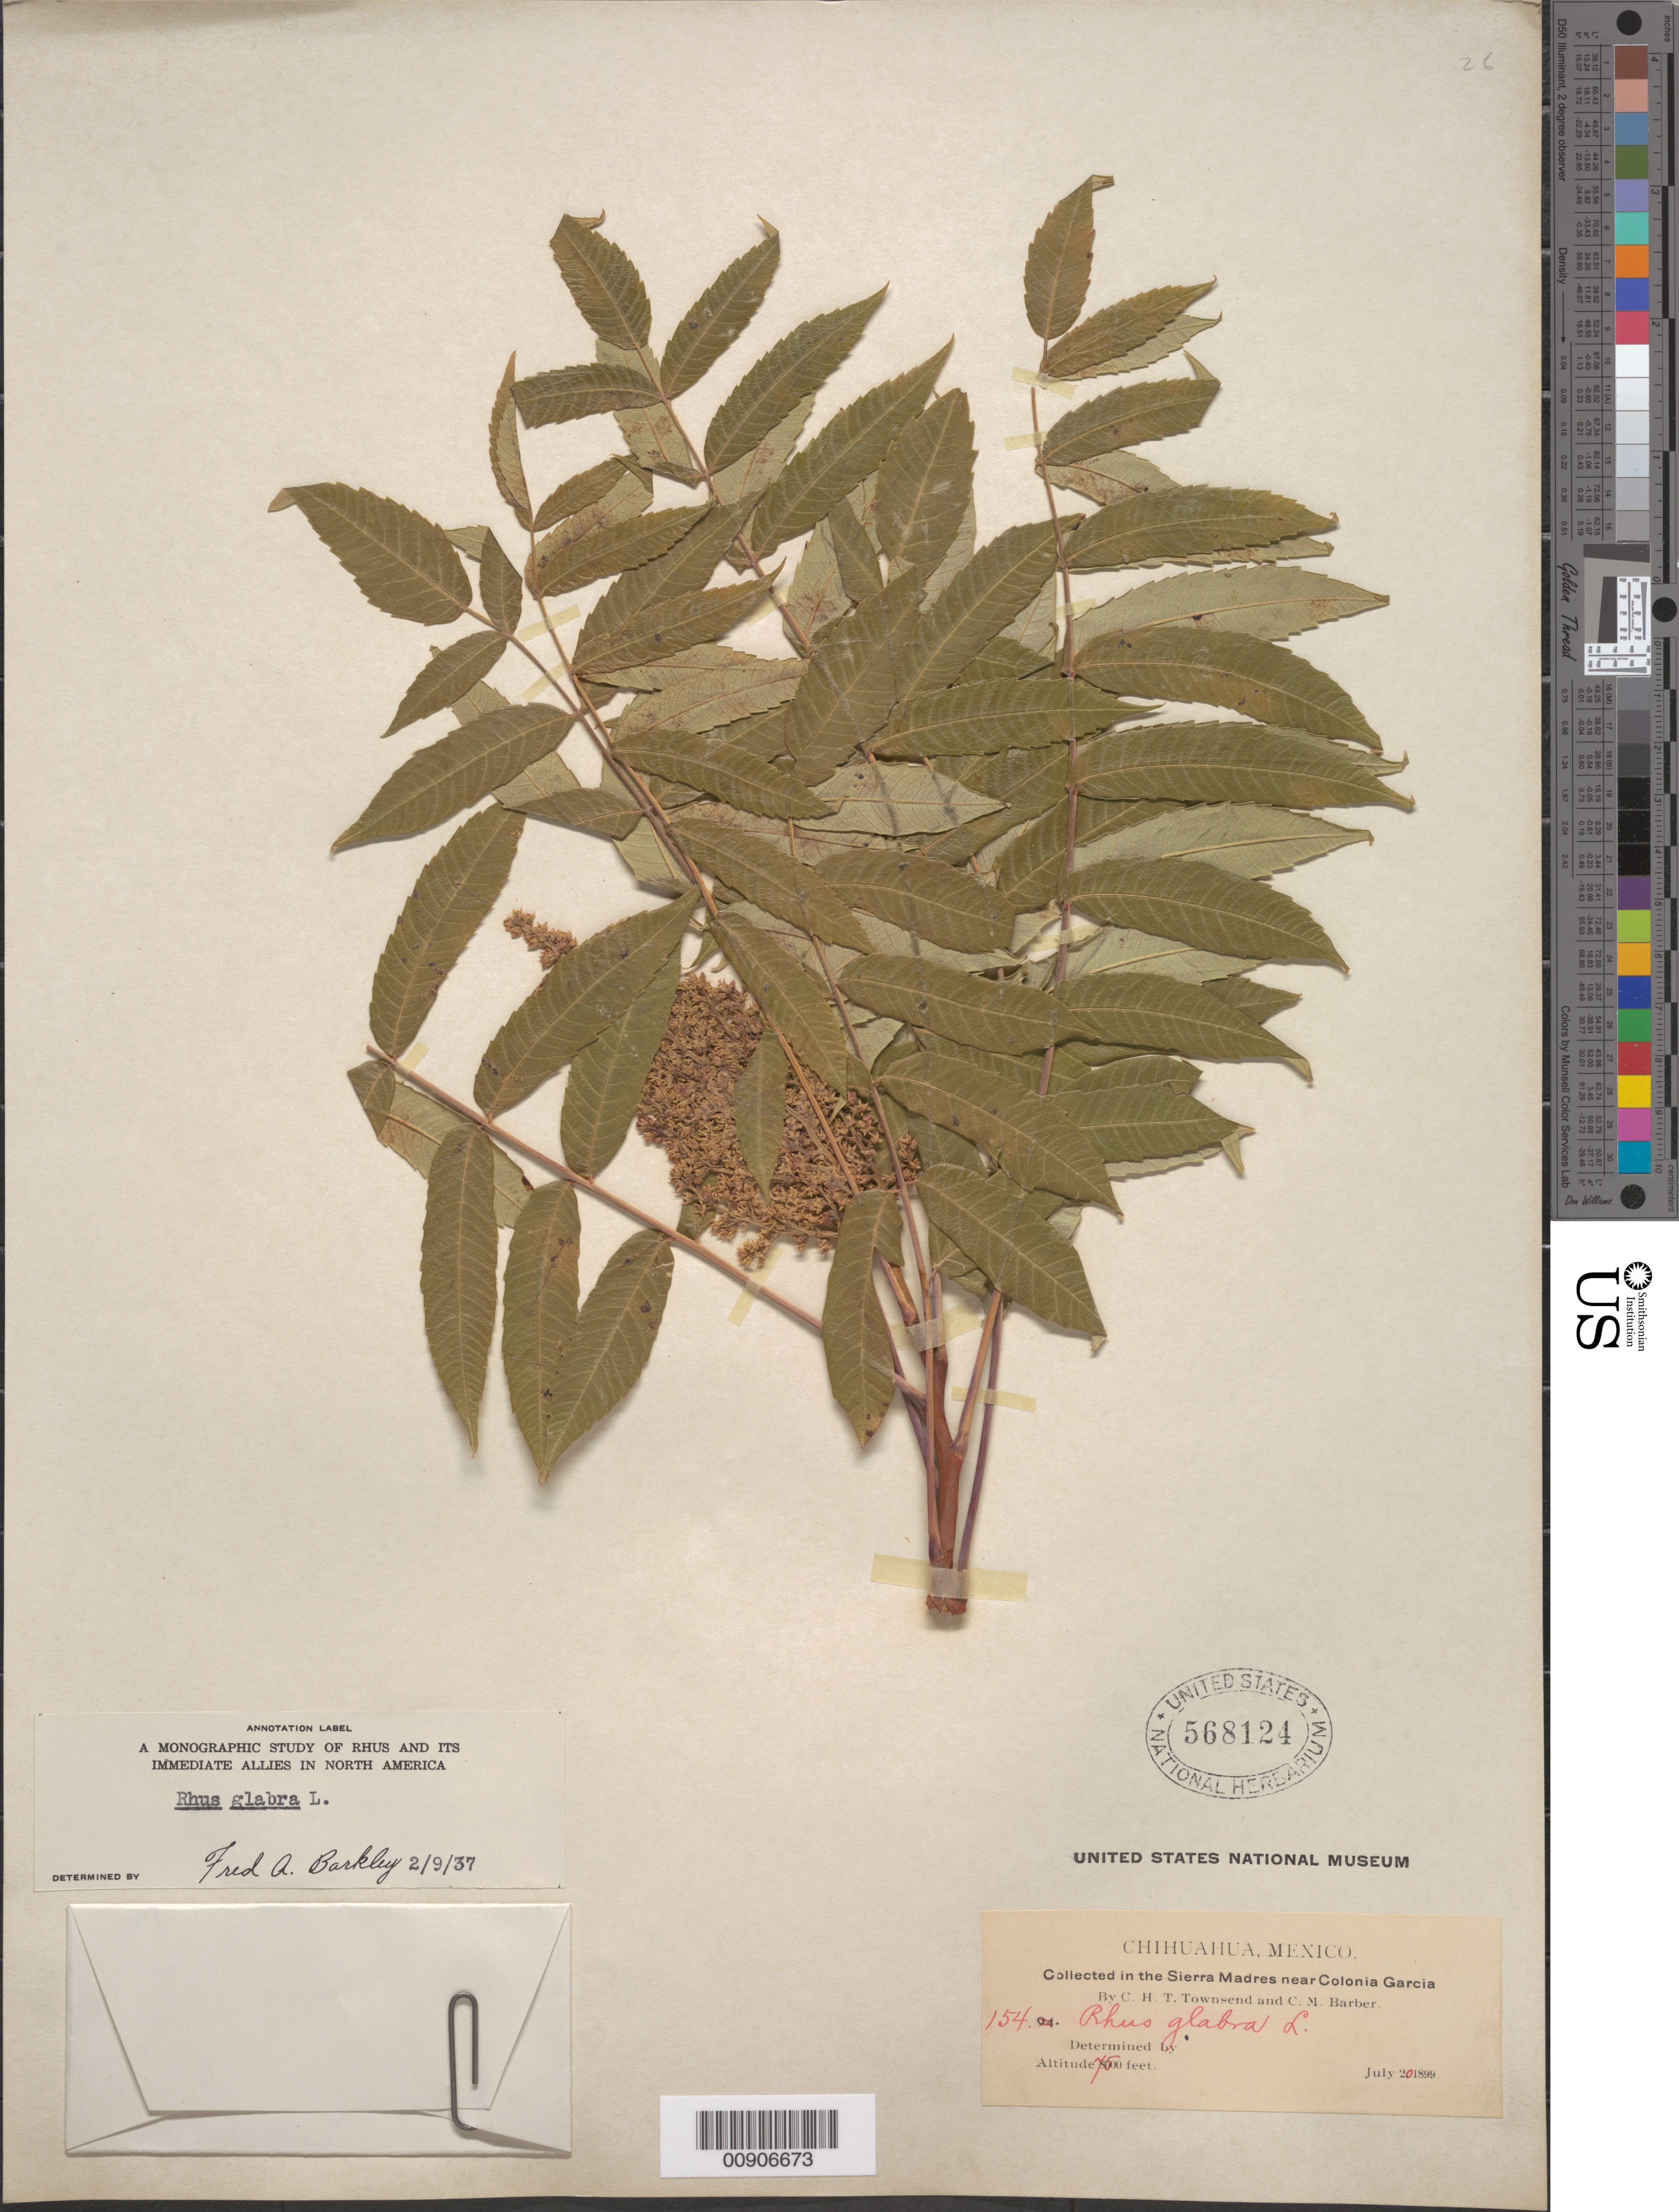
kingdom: Plantae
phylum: Tracheophyta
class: Magnoliopsida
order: Sapindales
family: Anacardiaceae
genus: Rhus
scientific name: Rhus glabra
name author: L.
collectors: C. H. T. Townsend & C. Barber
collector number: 154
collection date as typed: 20 Jul 1899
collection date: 1899-07-20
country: Mexico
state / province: Chihuahua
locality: Sierra Madre near Colonia García, Chihuahua.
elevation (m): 2286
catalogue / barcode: US 568124